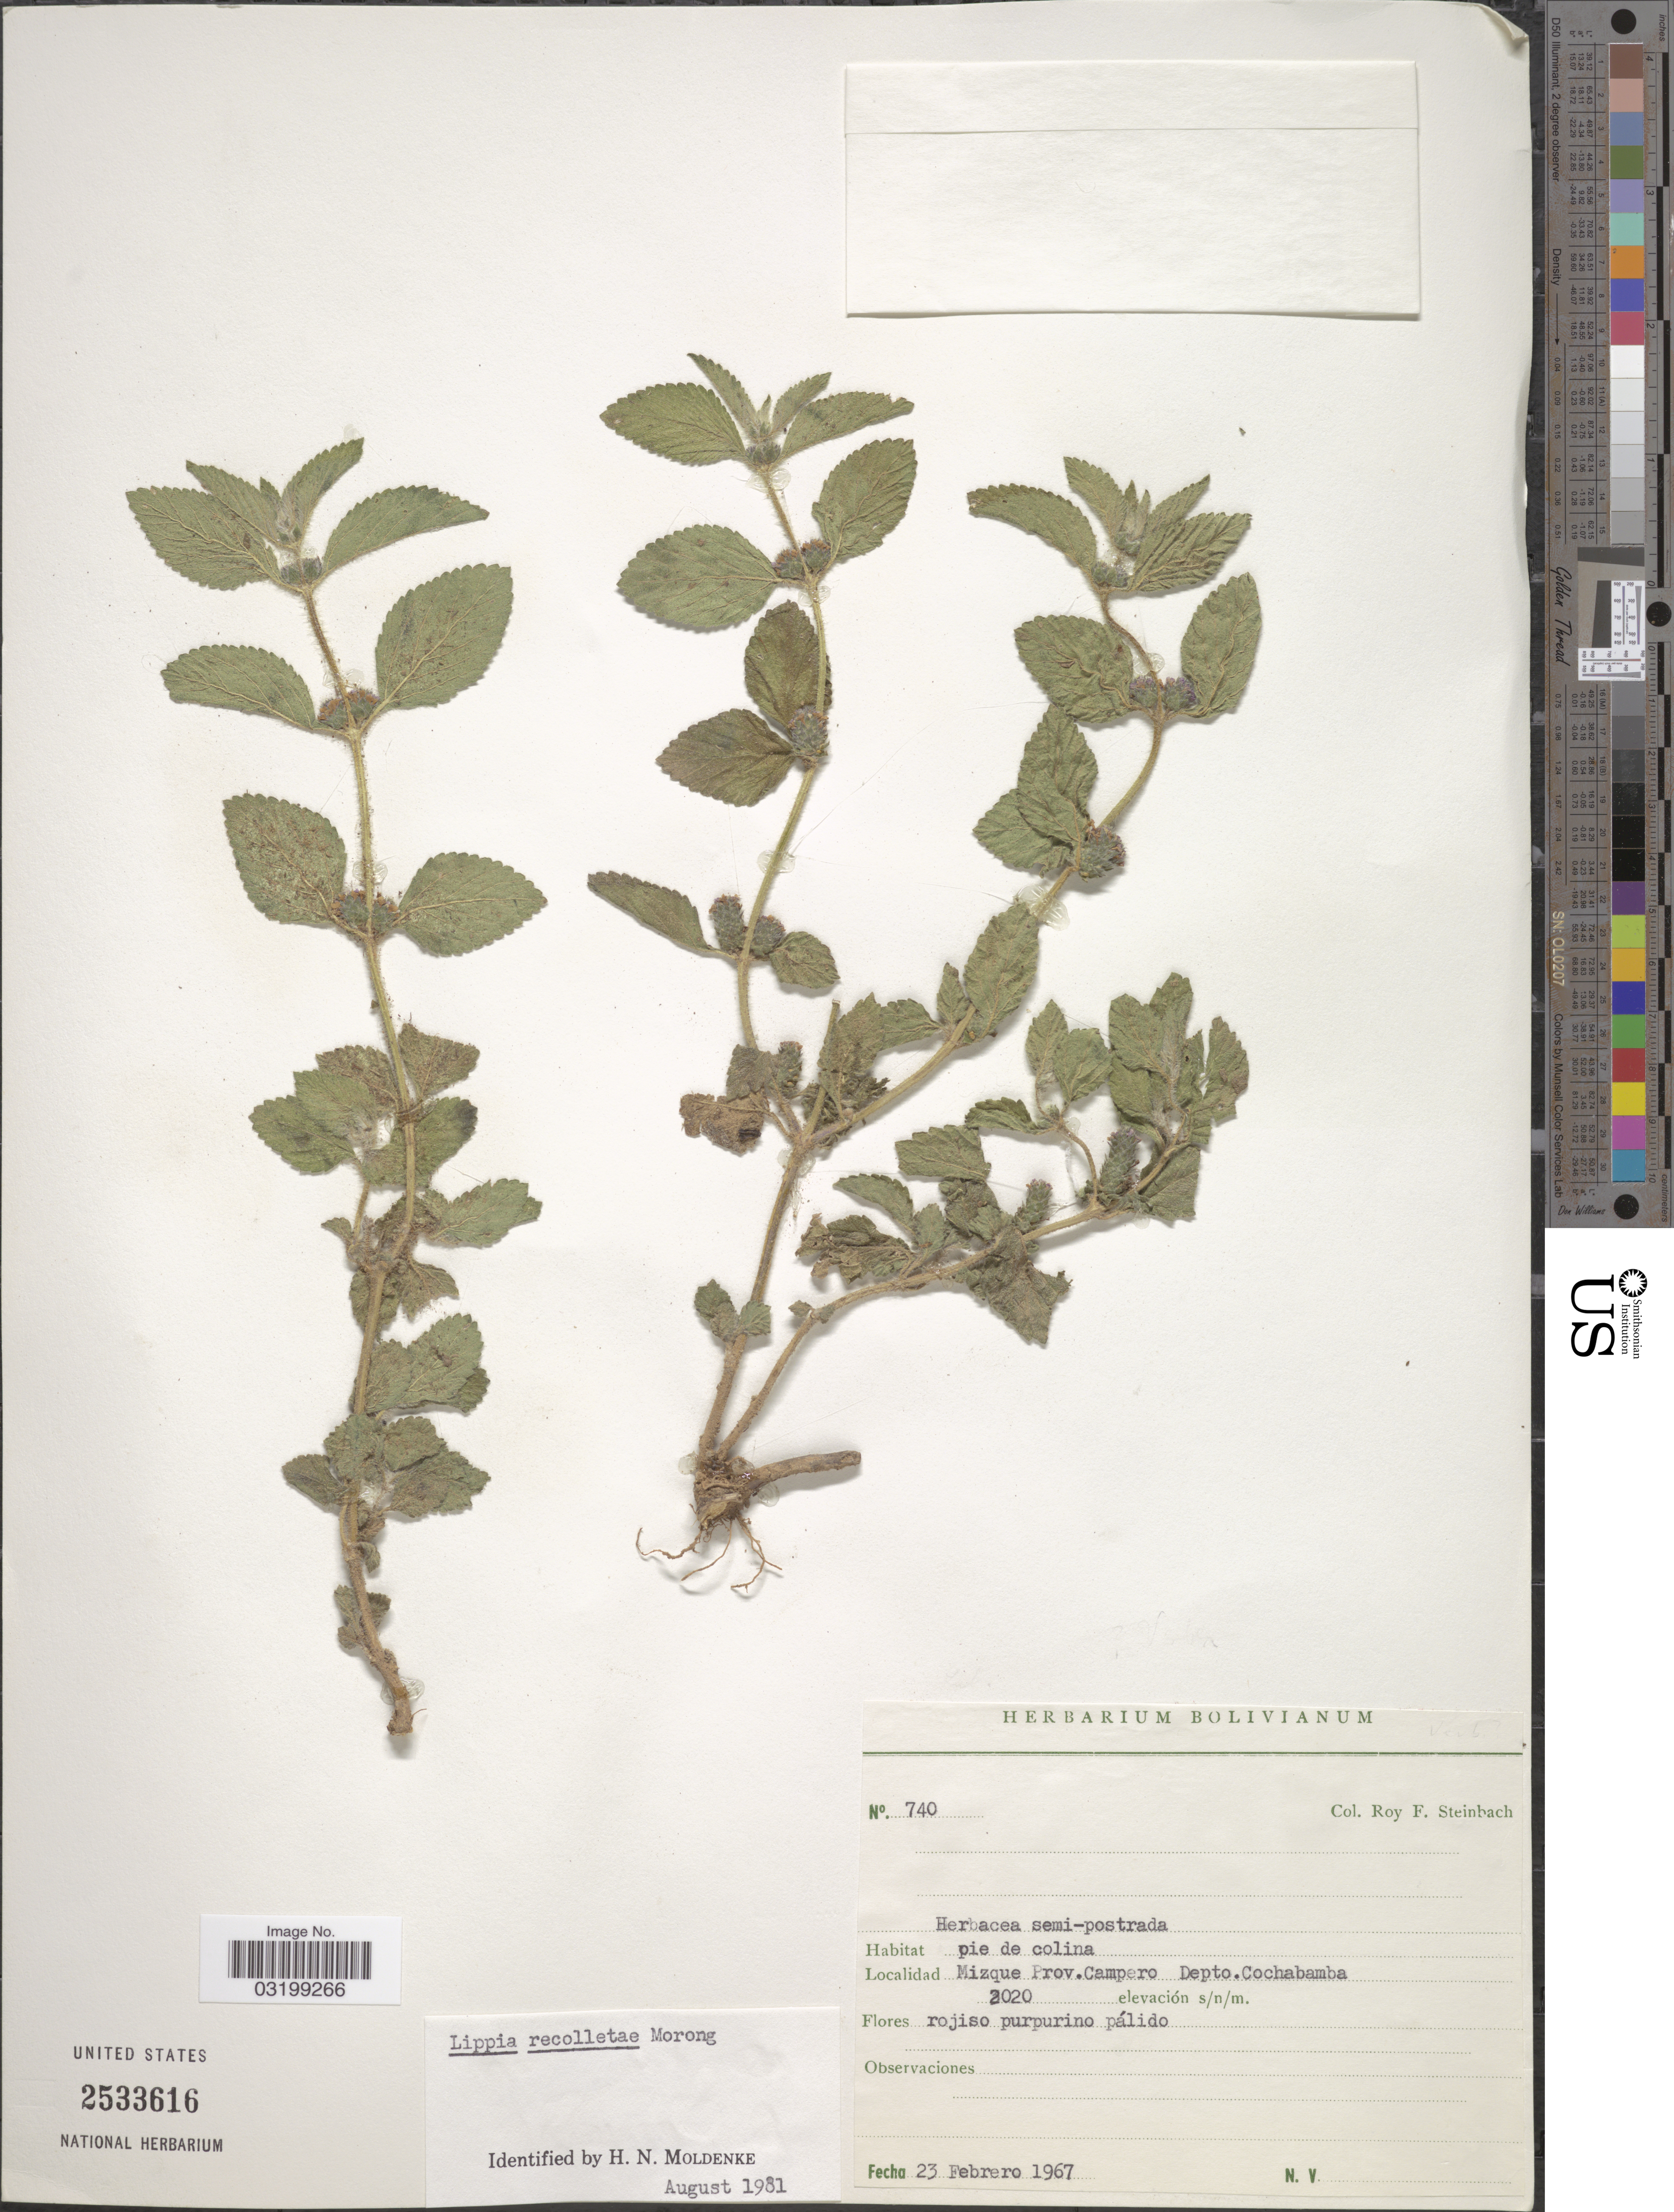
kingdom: Plantae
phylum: Tracheophyta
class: Magnoliopsida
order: Lamiales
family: Verbenaceae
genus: Lippia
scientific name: Lippia recolletae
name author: Morong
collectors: R. F. Steinbach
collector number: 740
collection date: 1967-02-23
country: Bolivia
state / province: Cochabamba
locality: Mizque Prov. Campero Depto. Cochabamba.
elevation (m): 2020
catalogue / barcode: US 2533616